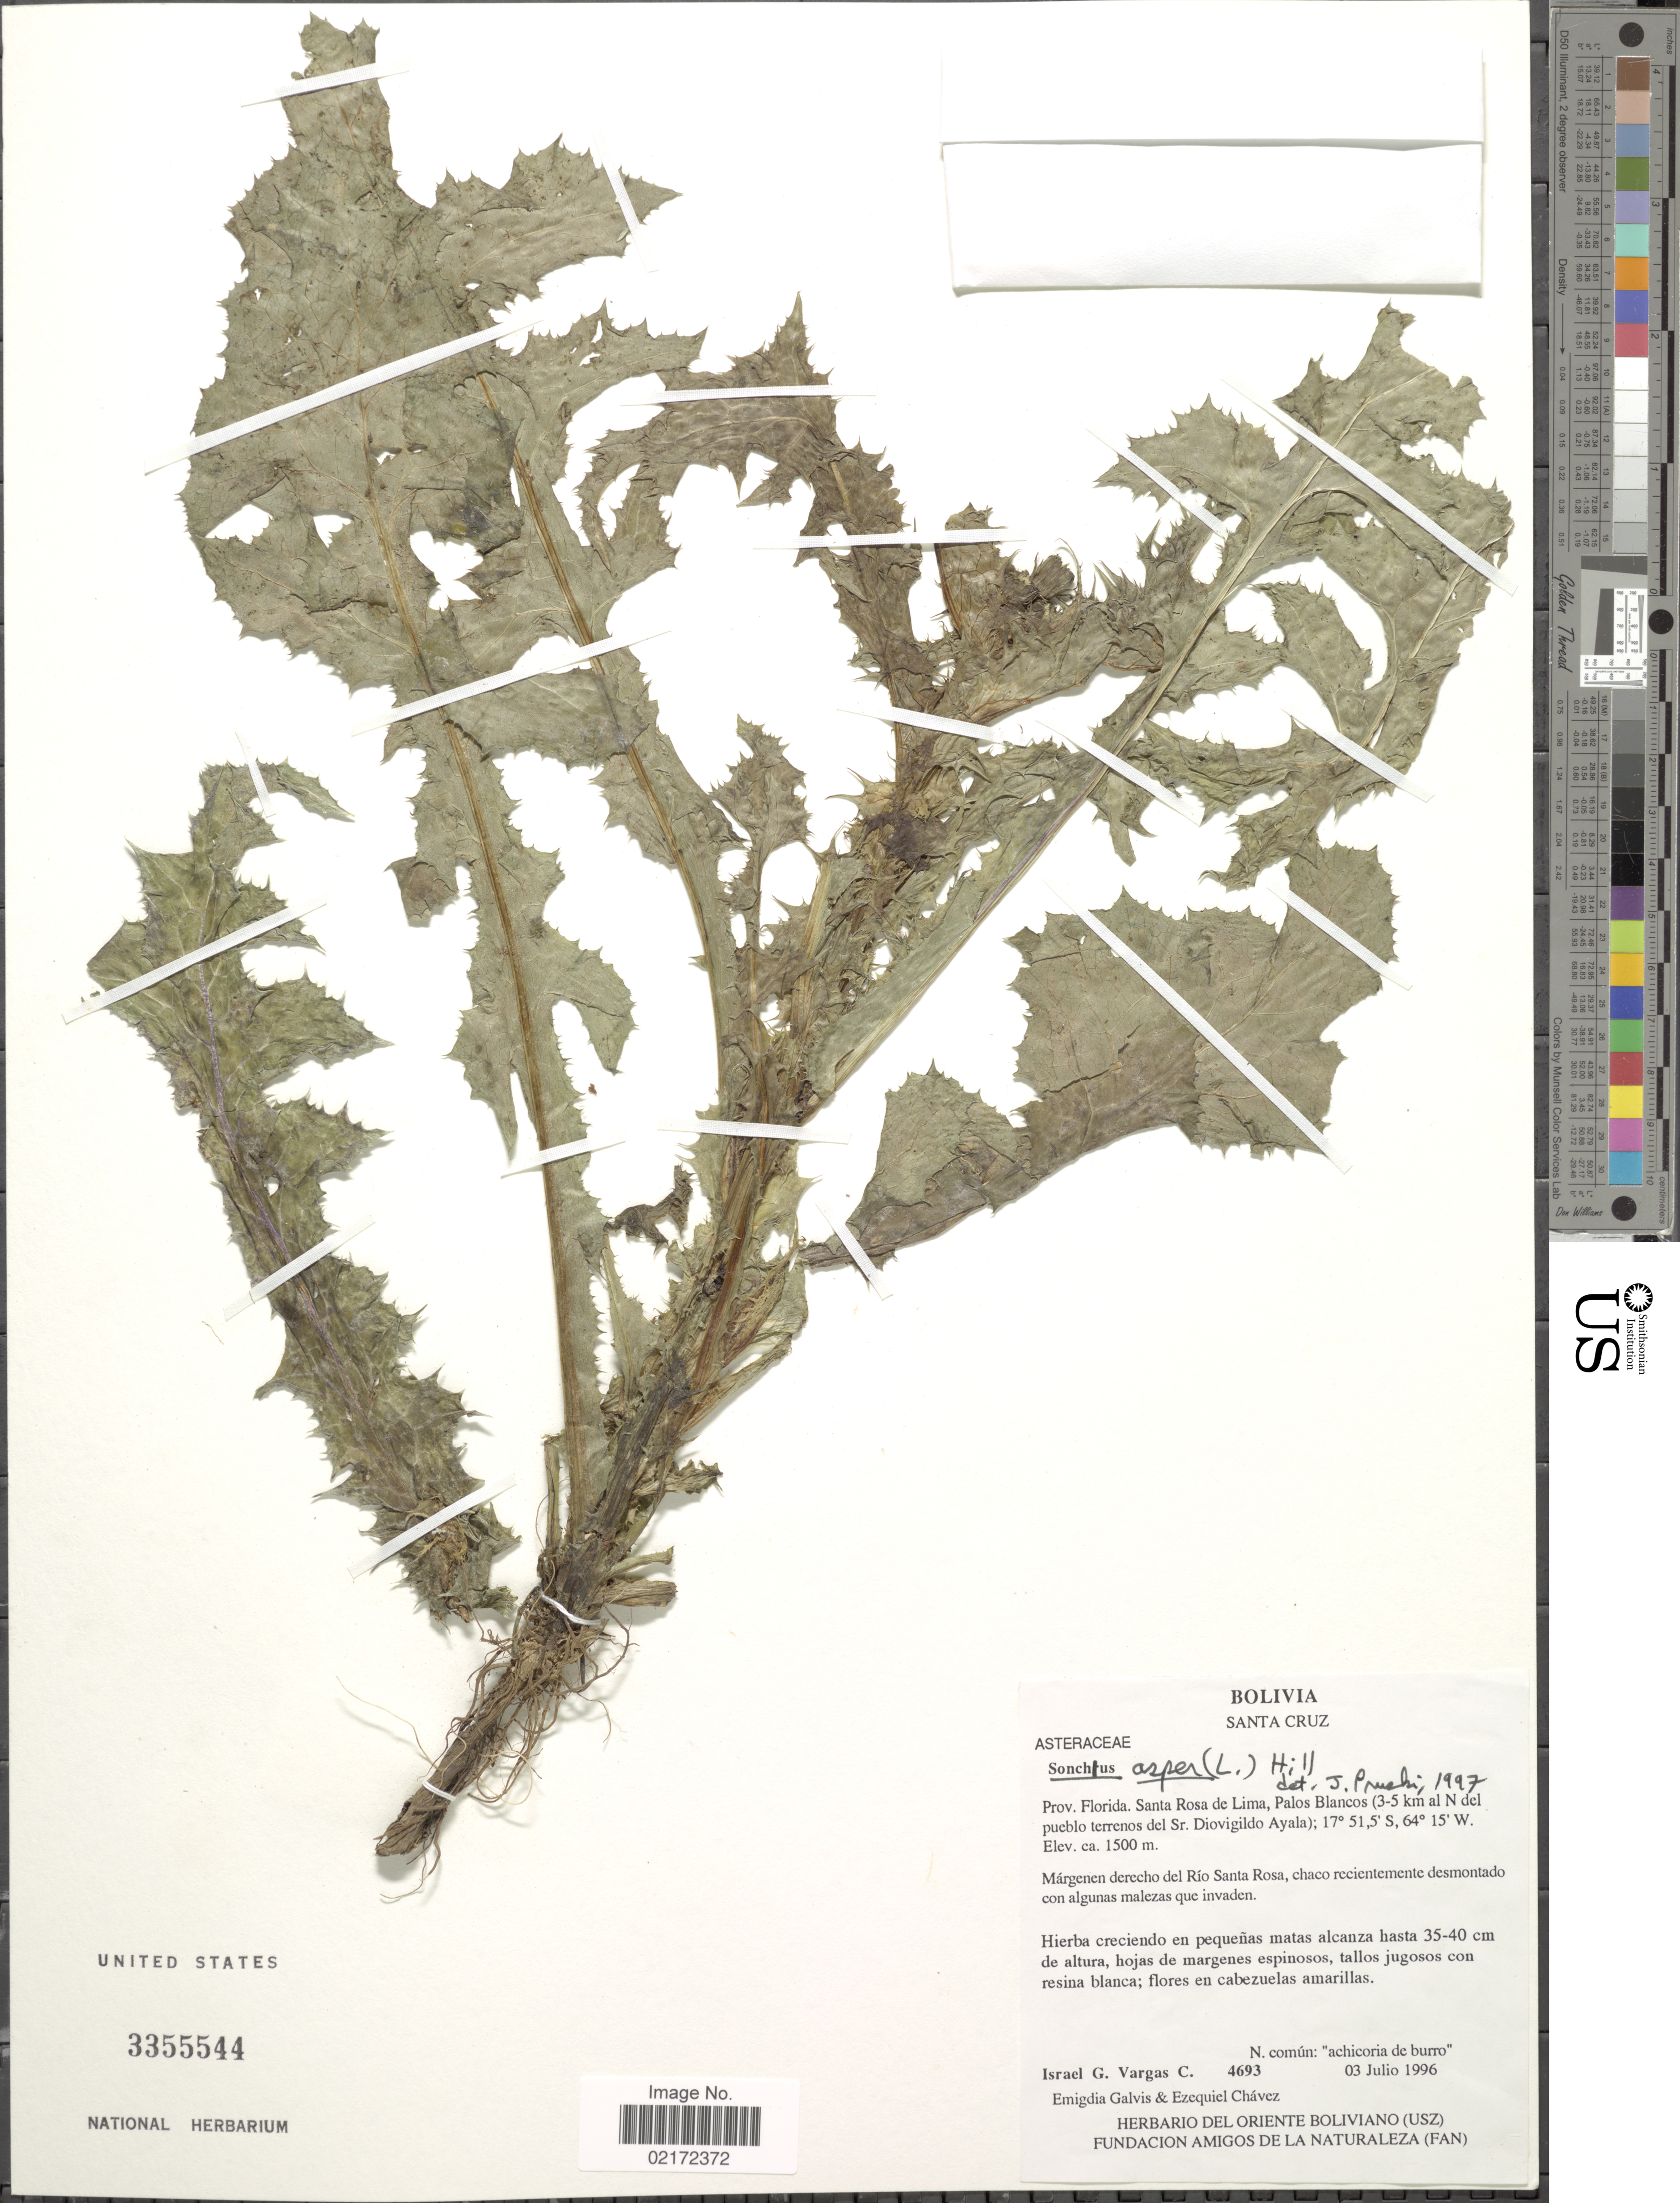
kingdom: Plantae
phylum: Tracheophyta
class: Magnoliopsida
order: Asterales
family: Asteraceae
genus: Sonchus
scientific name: Sonchus asper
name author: (L.) Hill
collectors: I. G. Vargas C., E. Galvis & E. Chávez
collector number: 4693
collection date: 1996-07-03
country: Bolivia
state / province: Santa Cruz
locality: Prov. Florida. Santa Rosa de Lima, Palos Blancos (3-5 km al N del pueblo terrenos del Sr. Diovigildo Ayala)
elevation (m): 1500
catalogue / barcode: US 3355544